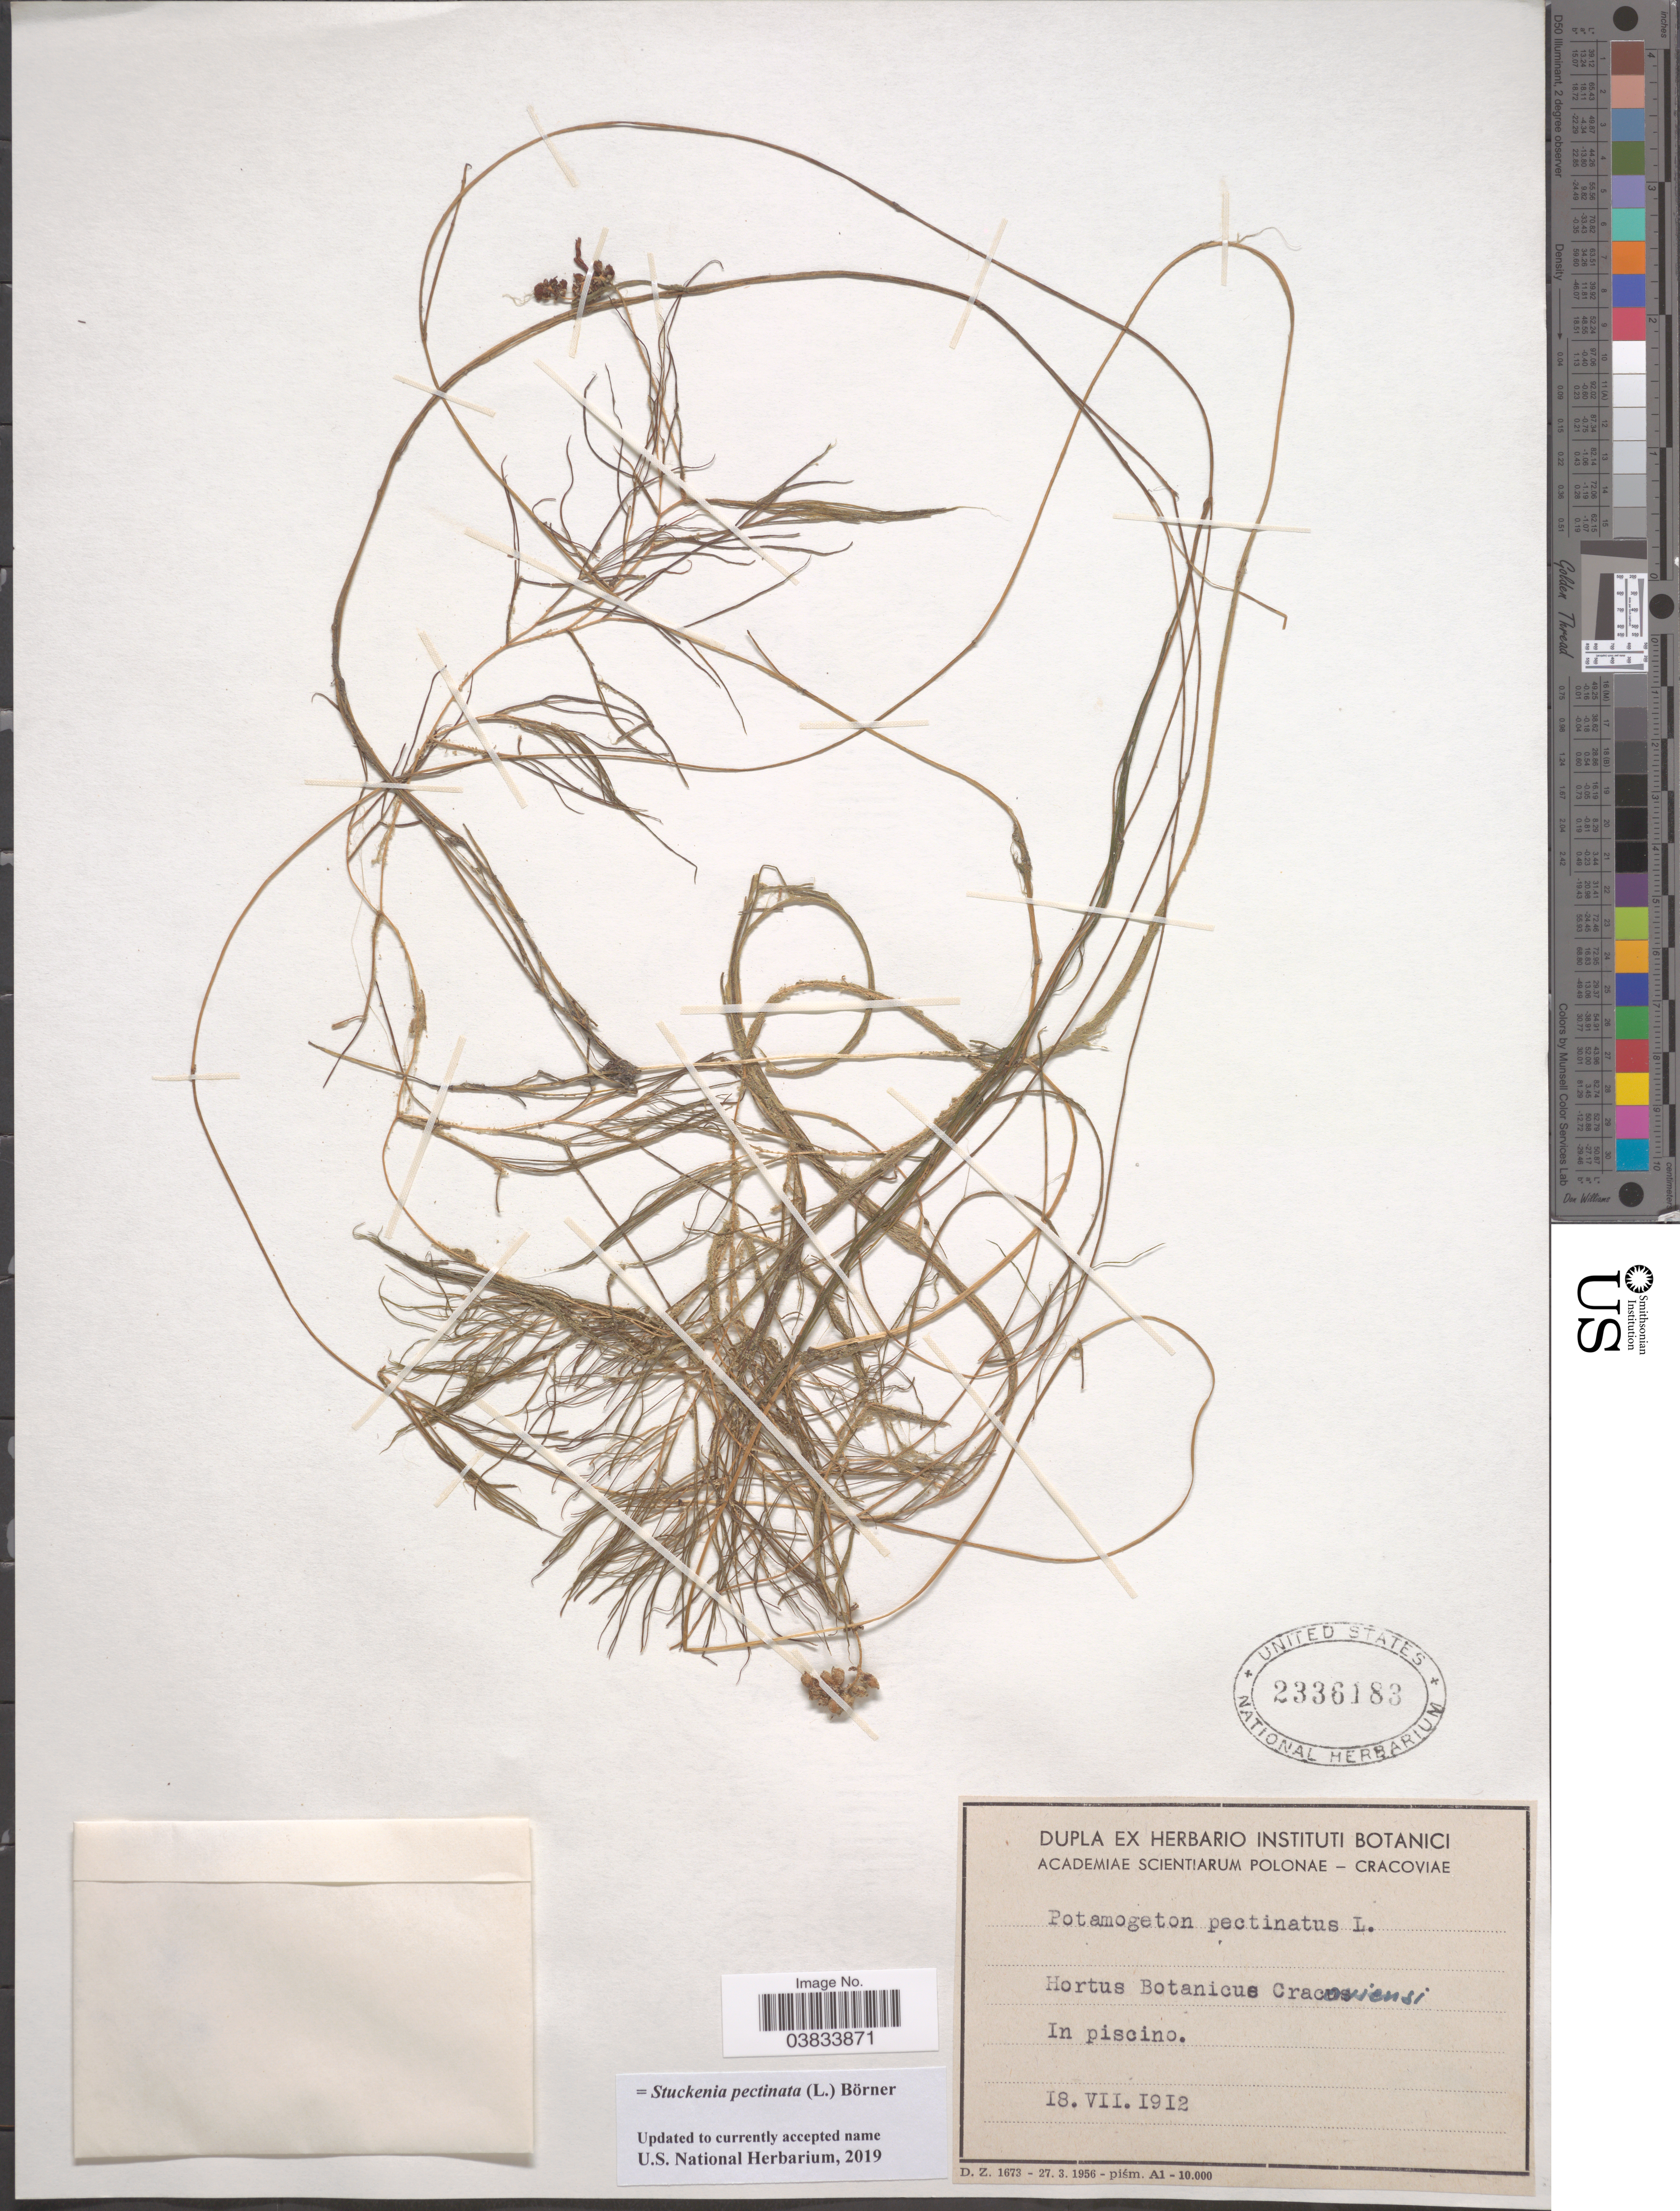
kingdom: Plantae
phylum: Tracheophyta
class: Liliopsida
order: Alismatales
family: Potamogetonaceae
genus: Stuckenia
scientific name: Stuckenia pectinata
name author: (L.) Börner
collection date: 1912-07-18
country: Poland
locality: Hortus Botanicus Cracoviensis.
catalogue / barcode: US 2336183